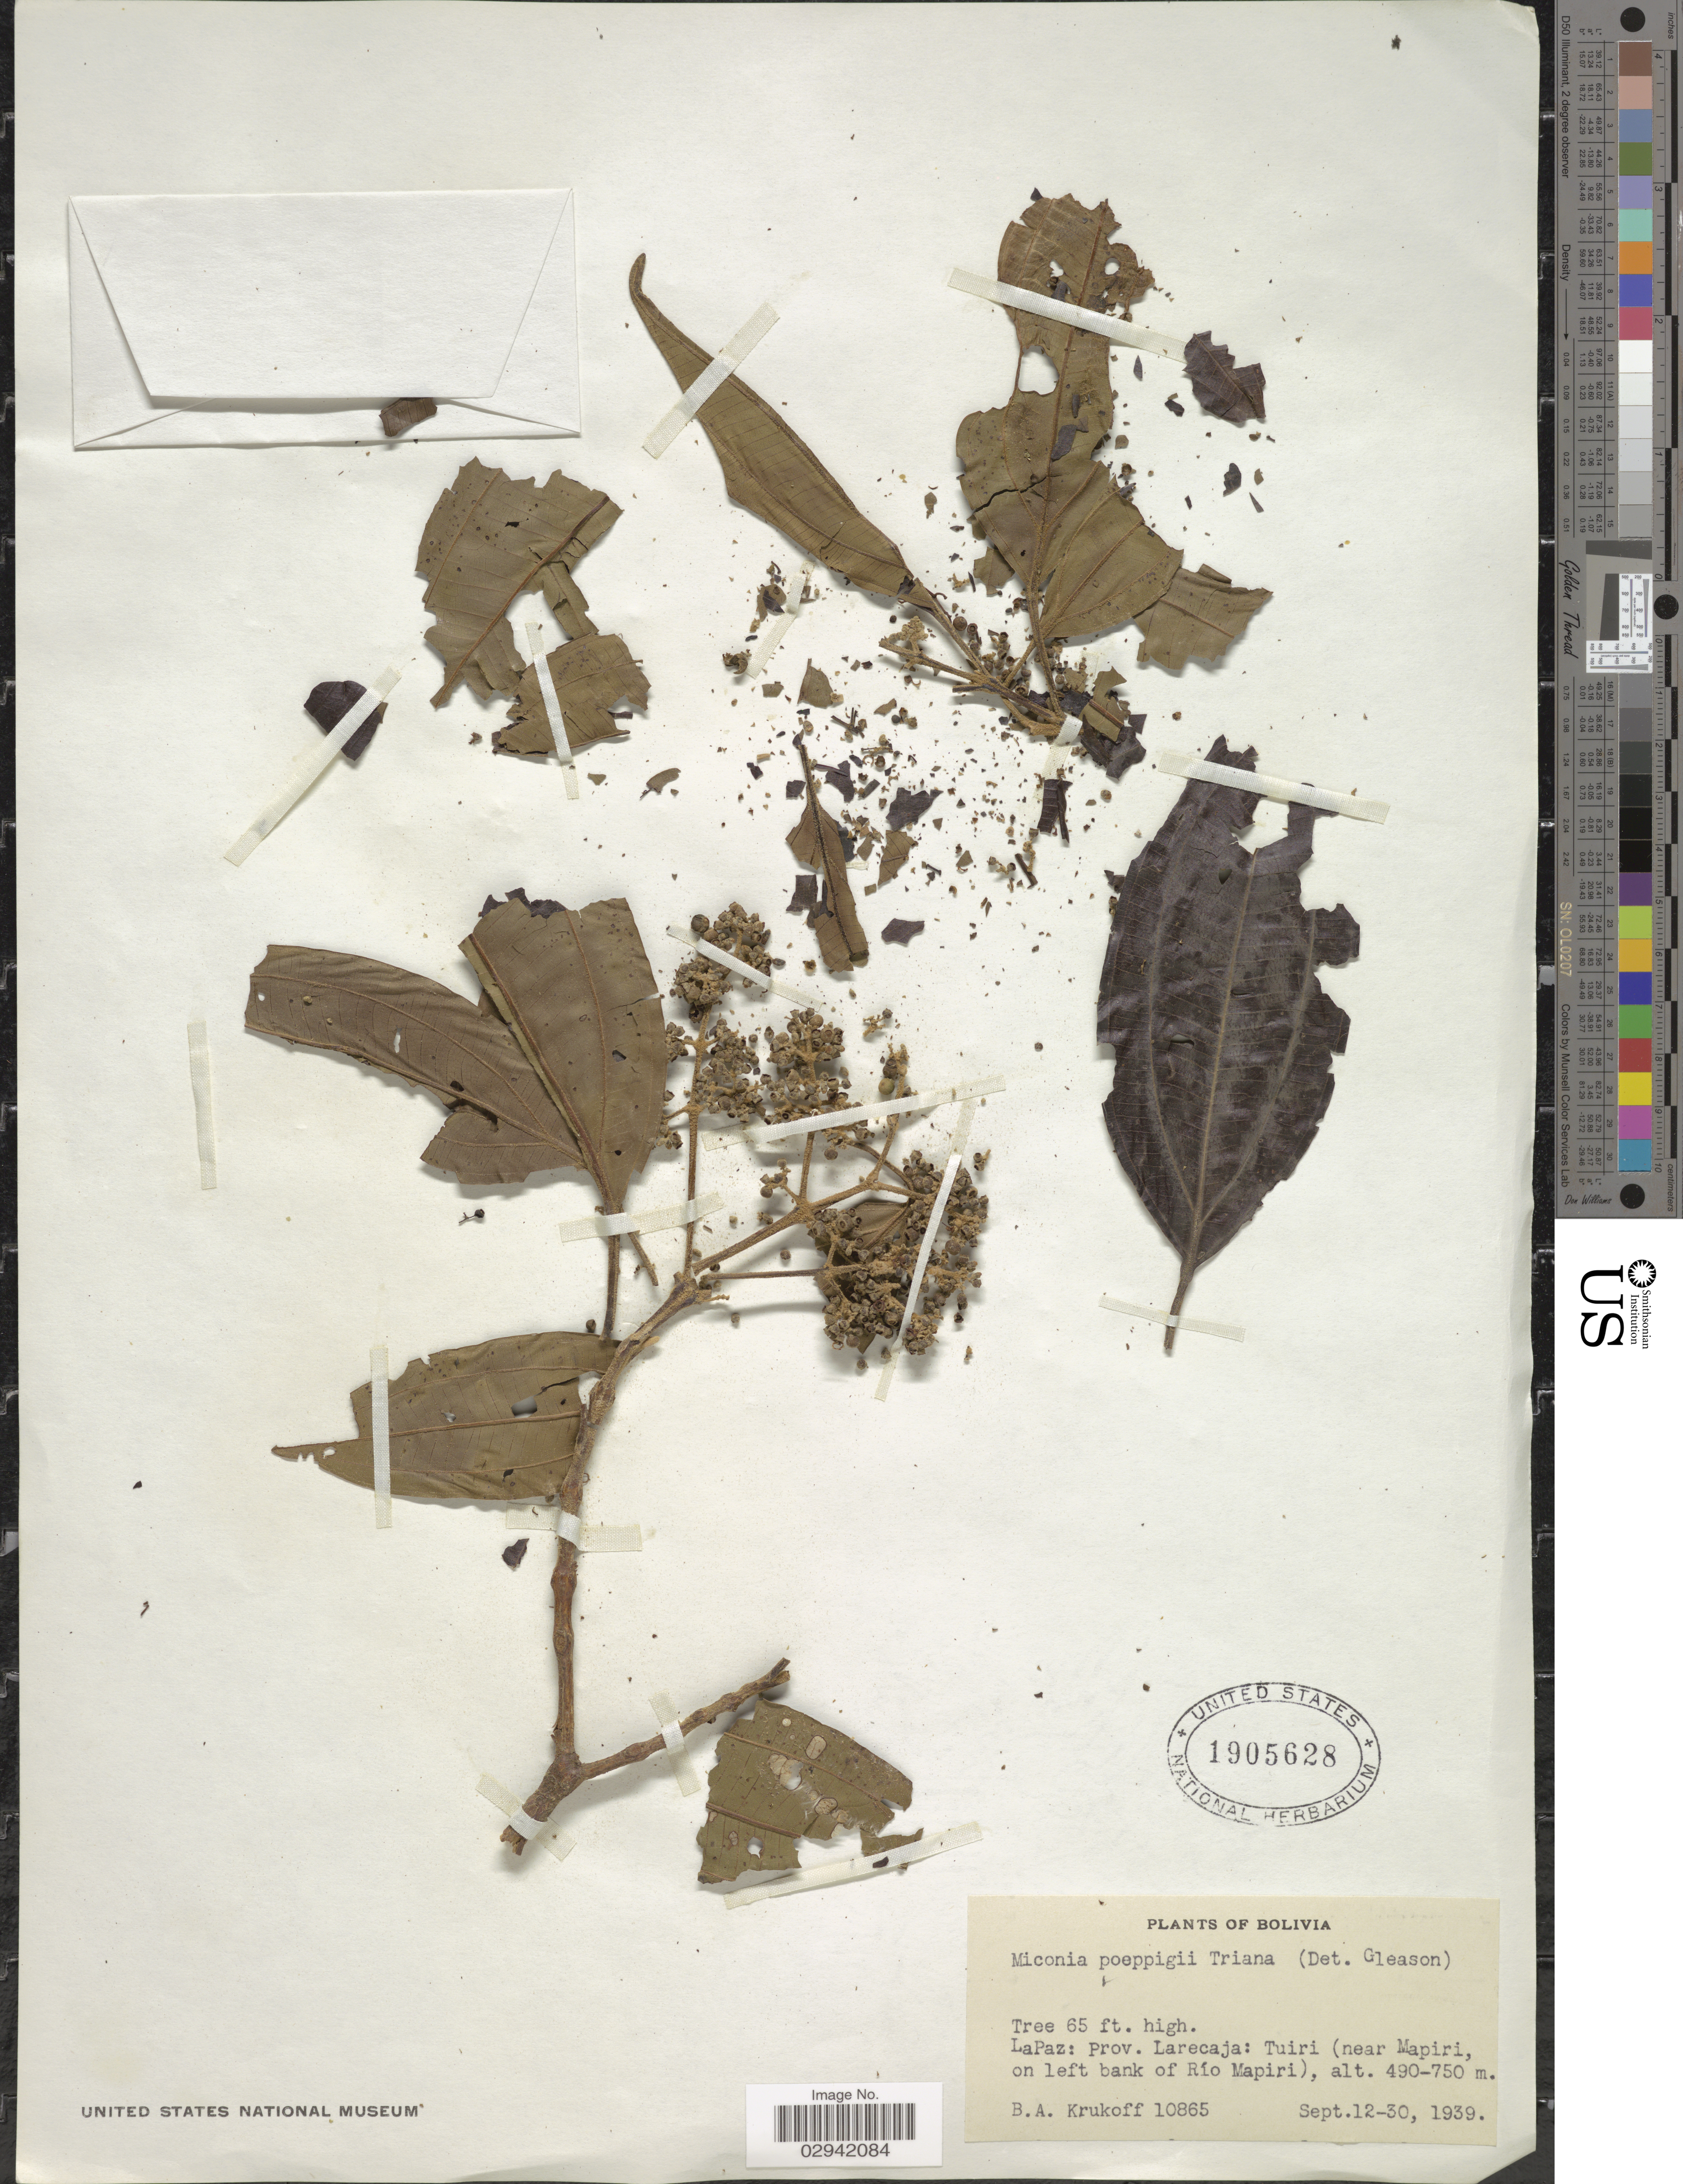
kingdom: Plantae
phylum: Tracheophyta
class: Magnoliopsida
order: Myrtales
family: Melastomataceae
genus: Miconia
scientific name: Miconia poeppigii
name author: Triana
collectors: B. A. Krukoff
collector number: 10865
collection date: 1939-09-12/1939-09-30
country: Bolivia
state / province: La Paz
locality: Prov. Larecaja: Tuiri (near Mapiri, on left bank of Río Mapiri).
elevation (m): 490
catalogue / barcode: US 1905628